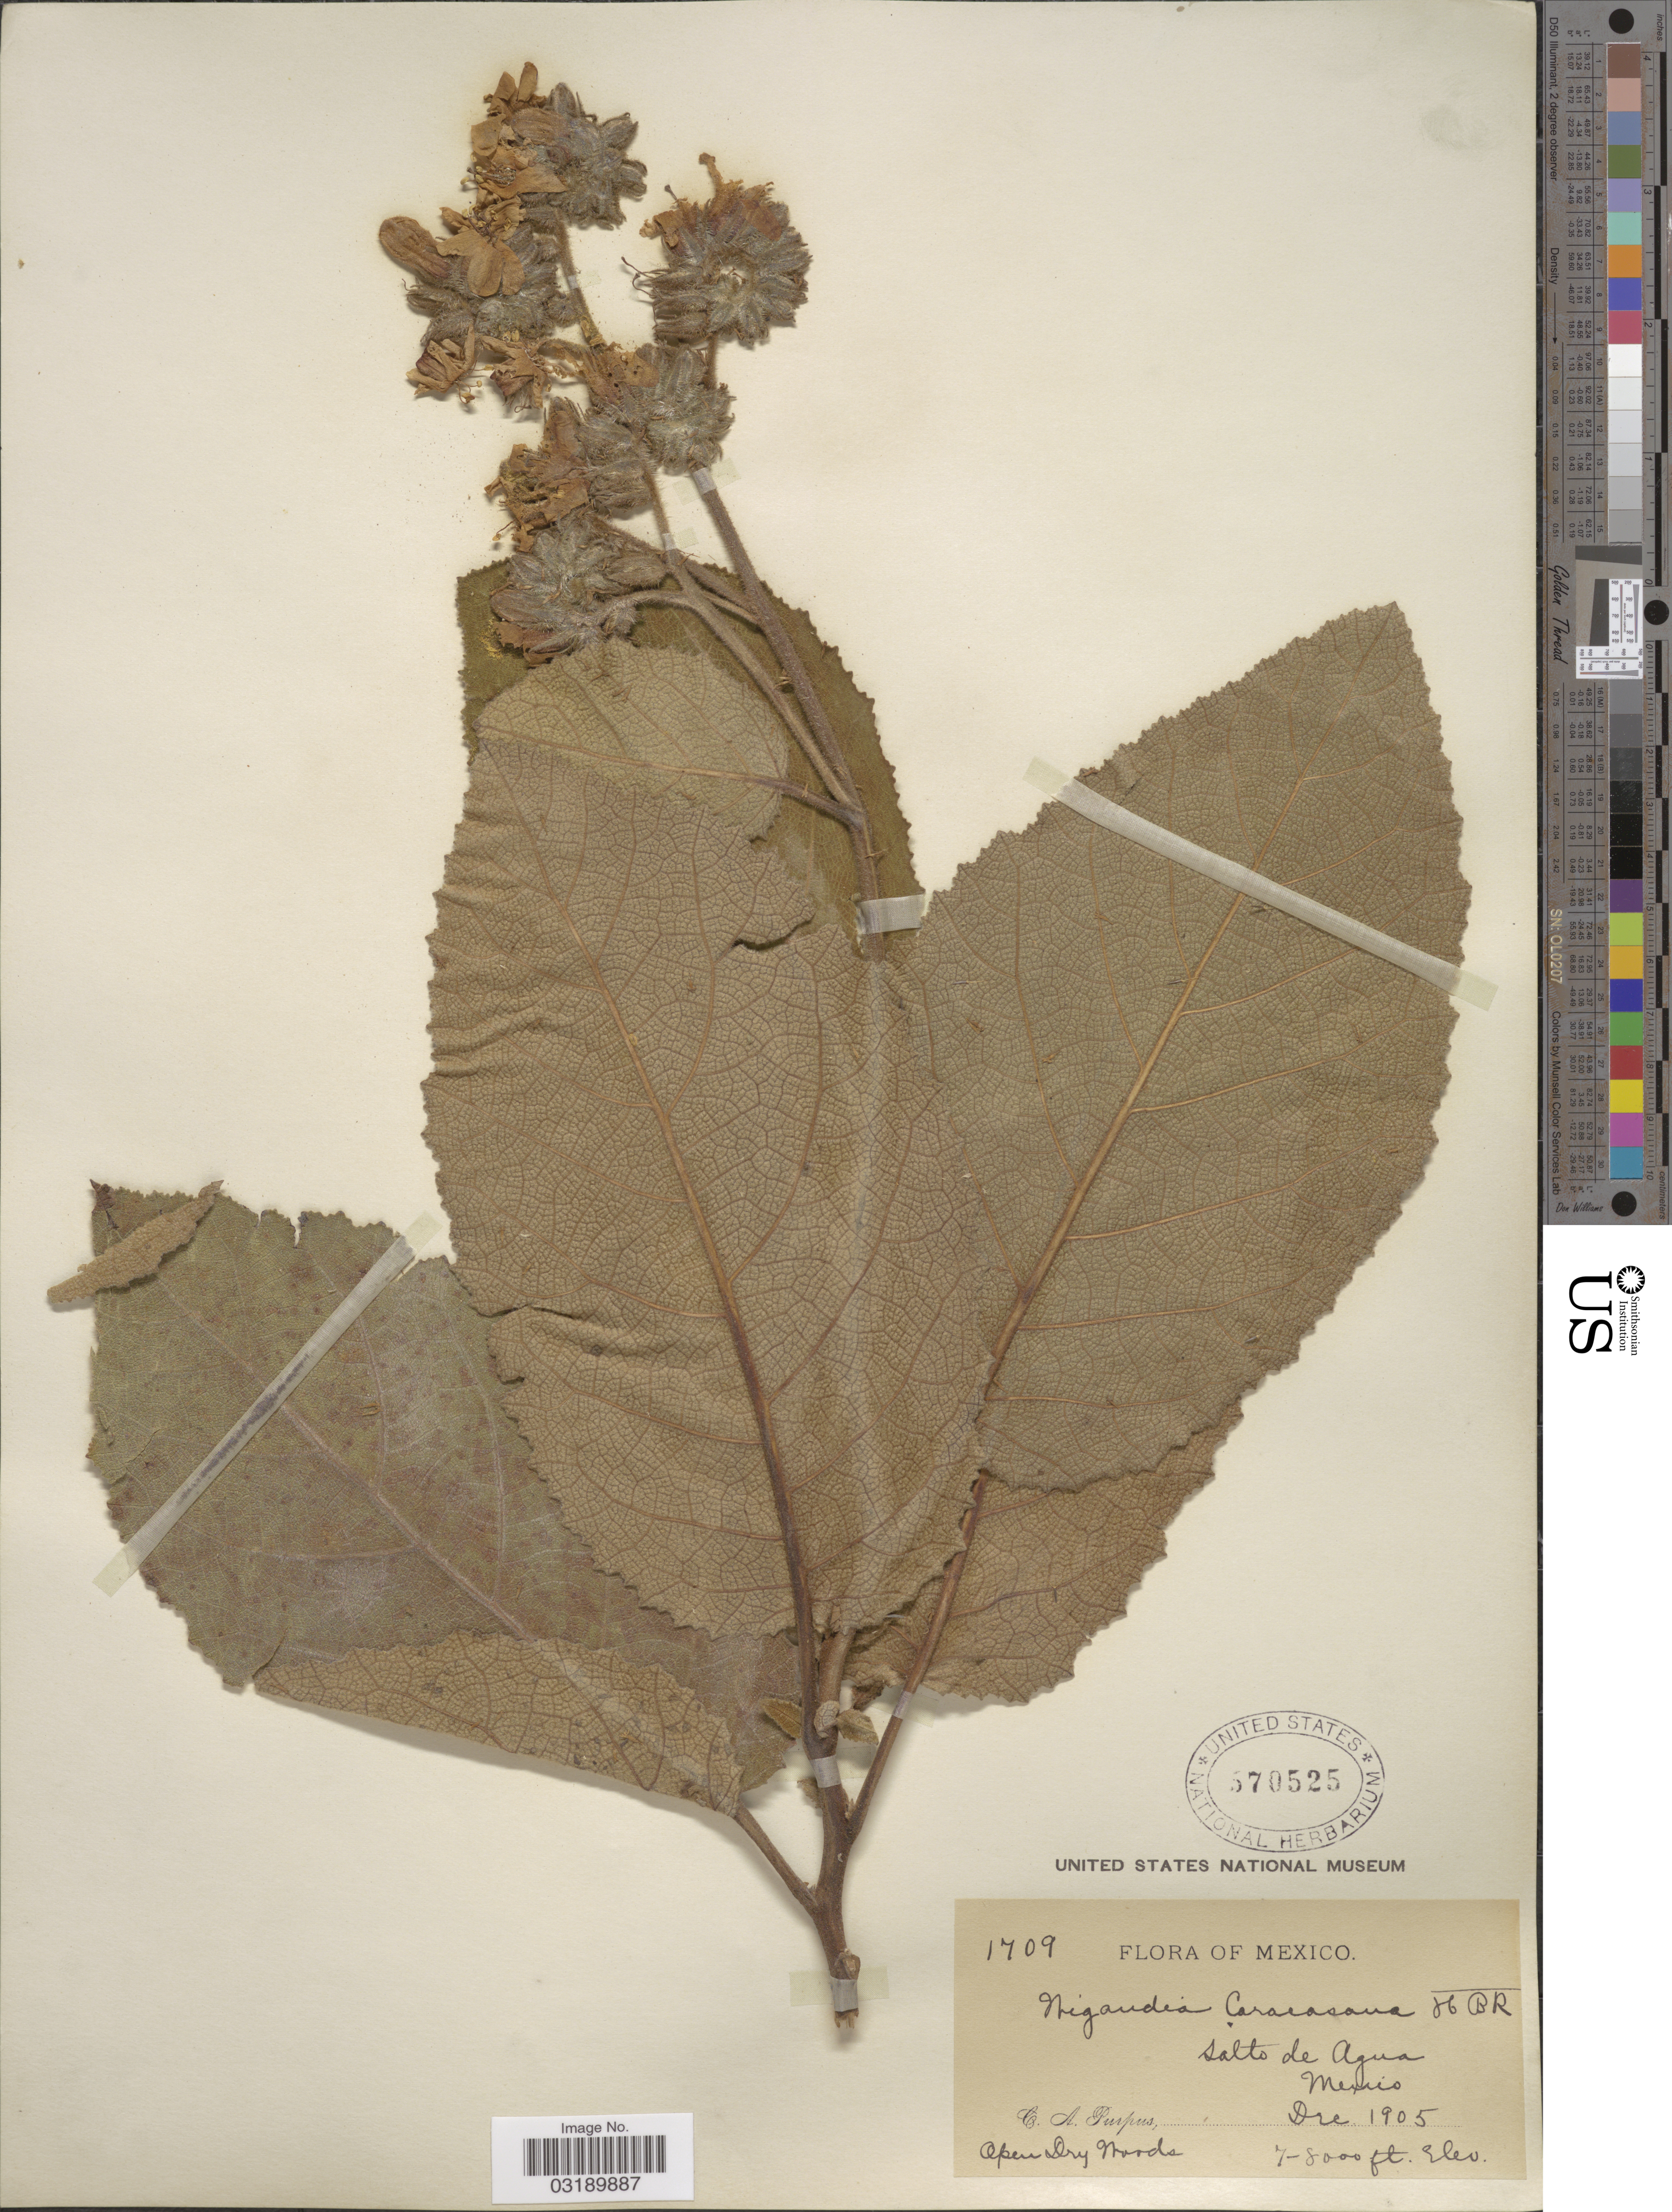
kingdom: Plantae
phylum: Tracheophyta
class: Magnoliopsida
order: Boraginales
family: Namaceae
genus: Wigandia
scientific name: Wigandia caracasana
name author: Kunth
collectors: C. A. Purpus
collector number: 1709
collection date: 1905-12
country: Mexico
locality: Salto de Agua.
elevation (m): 2134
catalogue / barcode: US 570525